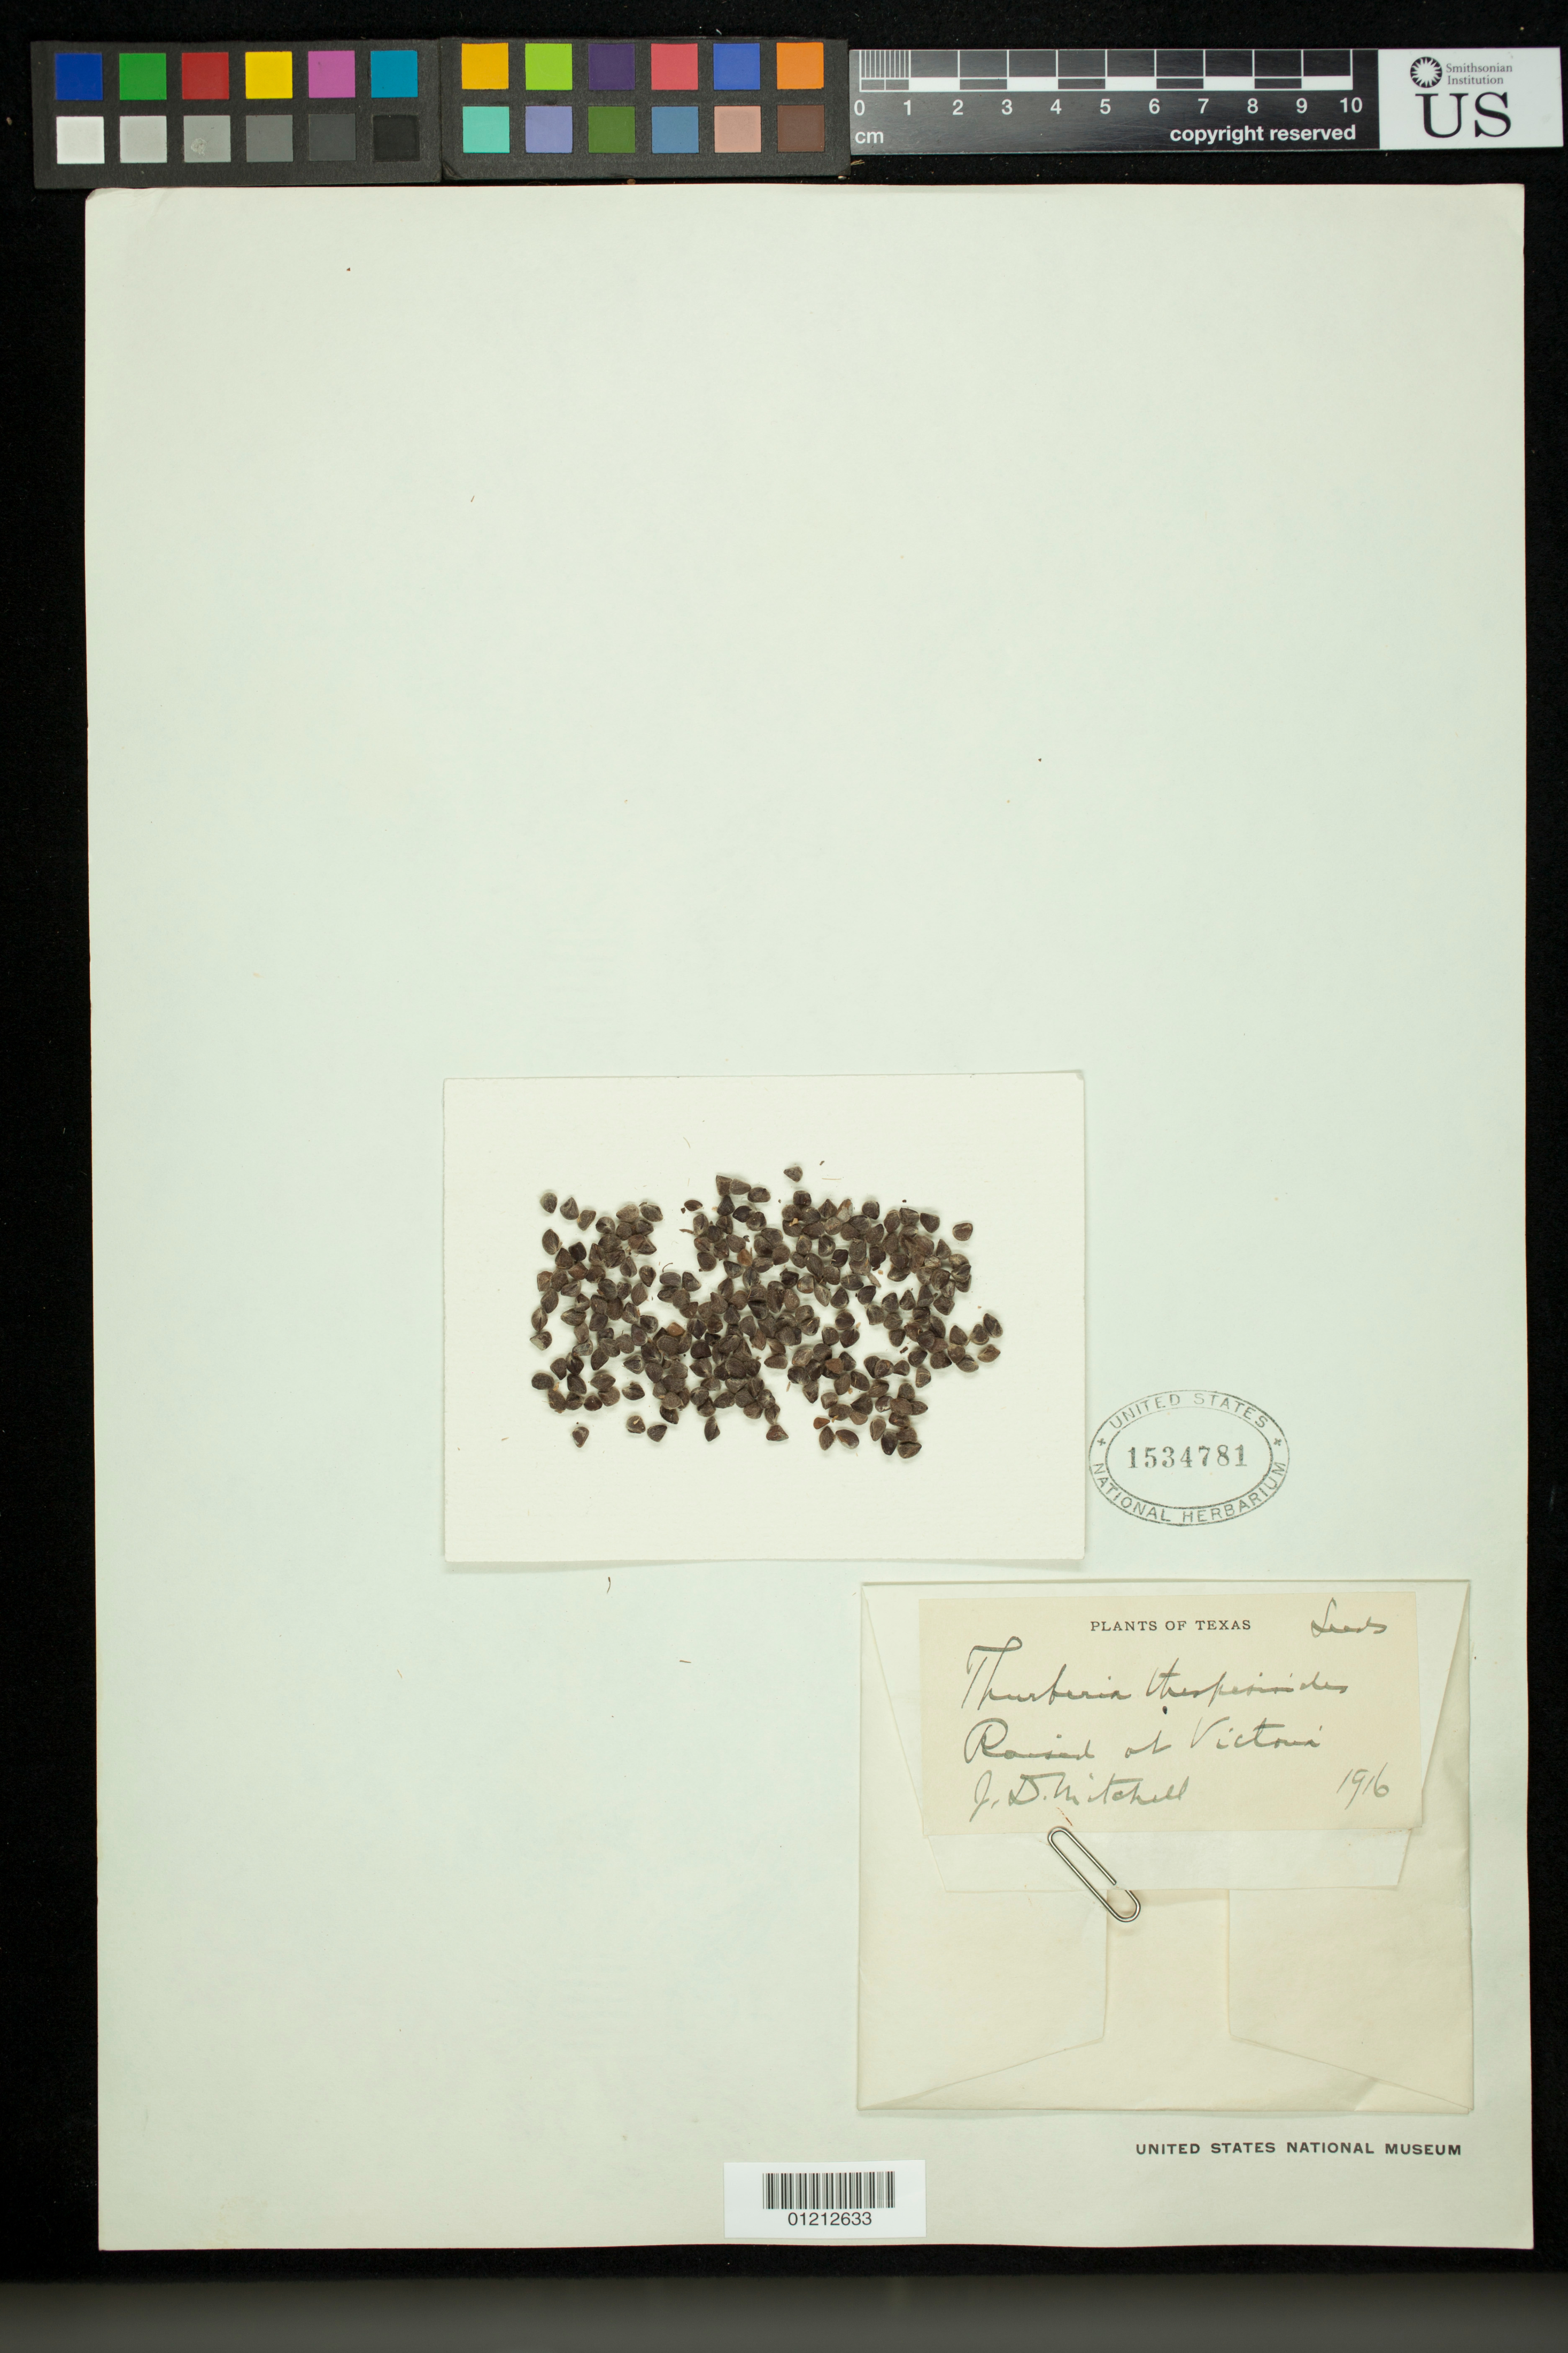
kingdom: Plantae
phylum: Tracheophyta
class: Magnoliopsida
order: Malvales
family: Malvaceae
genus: Gossypium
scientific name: Gossypium thurberi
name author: Tod.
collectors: J. D. Mitchell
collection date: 1916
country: United States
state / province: Texas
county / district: Cameron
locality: Raised at Victoria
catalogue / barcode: US 1534781